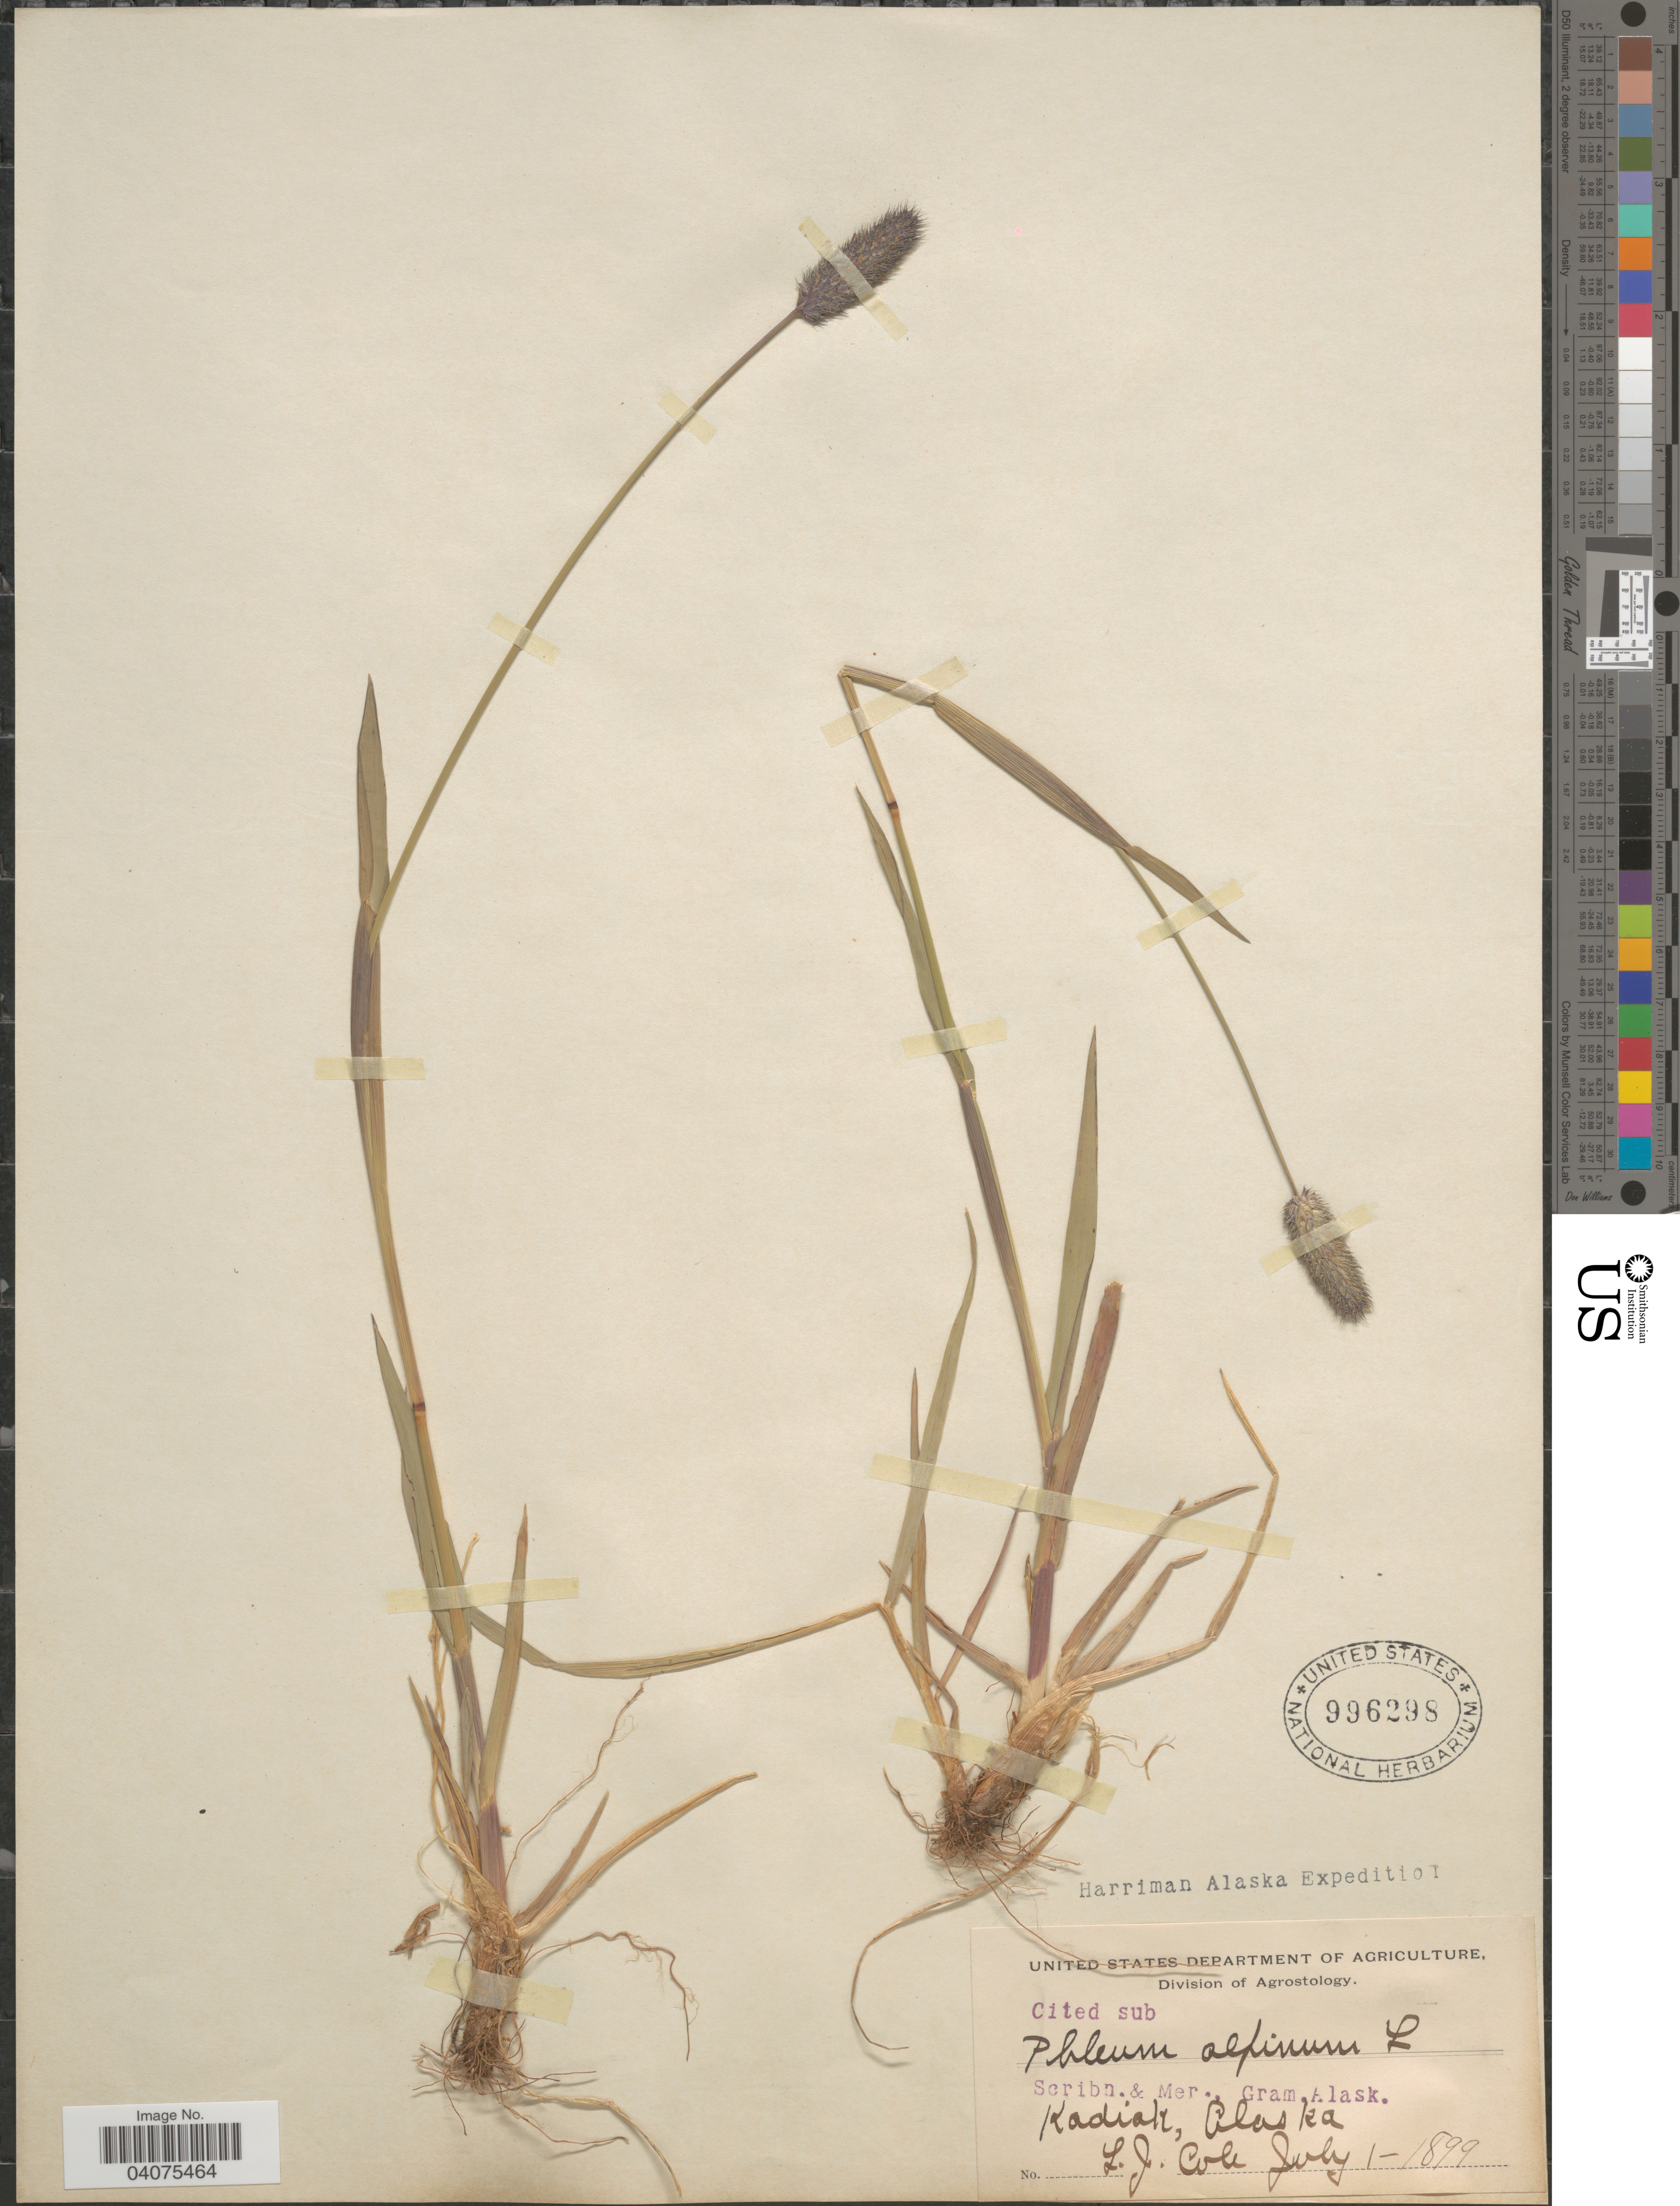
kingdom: Plantae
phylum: Tracheophyta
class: Liliopsida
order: Poales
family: Poaceae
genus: Phleum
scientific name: Phleum alpinum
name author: L.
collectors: L. Cole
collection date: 1899-07-01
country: United States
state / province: Alaska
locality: Harriman Alaska Expedition. Kodiak.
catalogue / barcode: US 996298